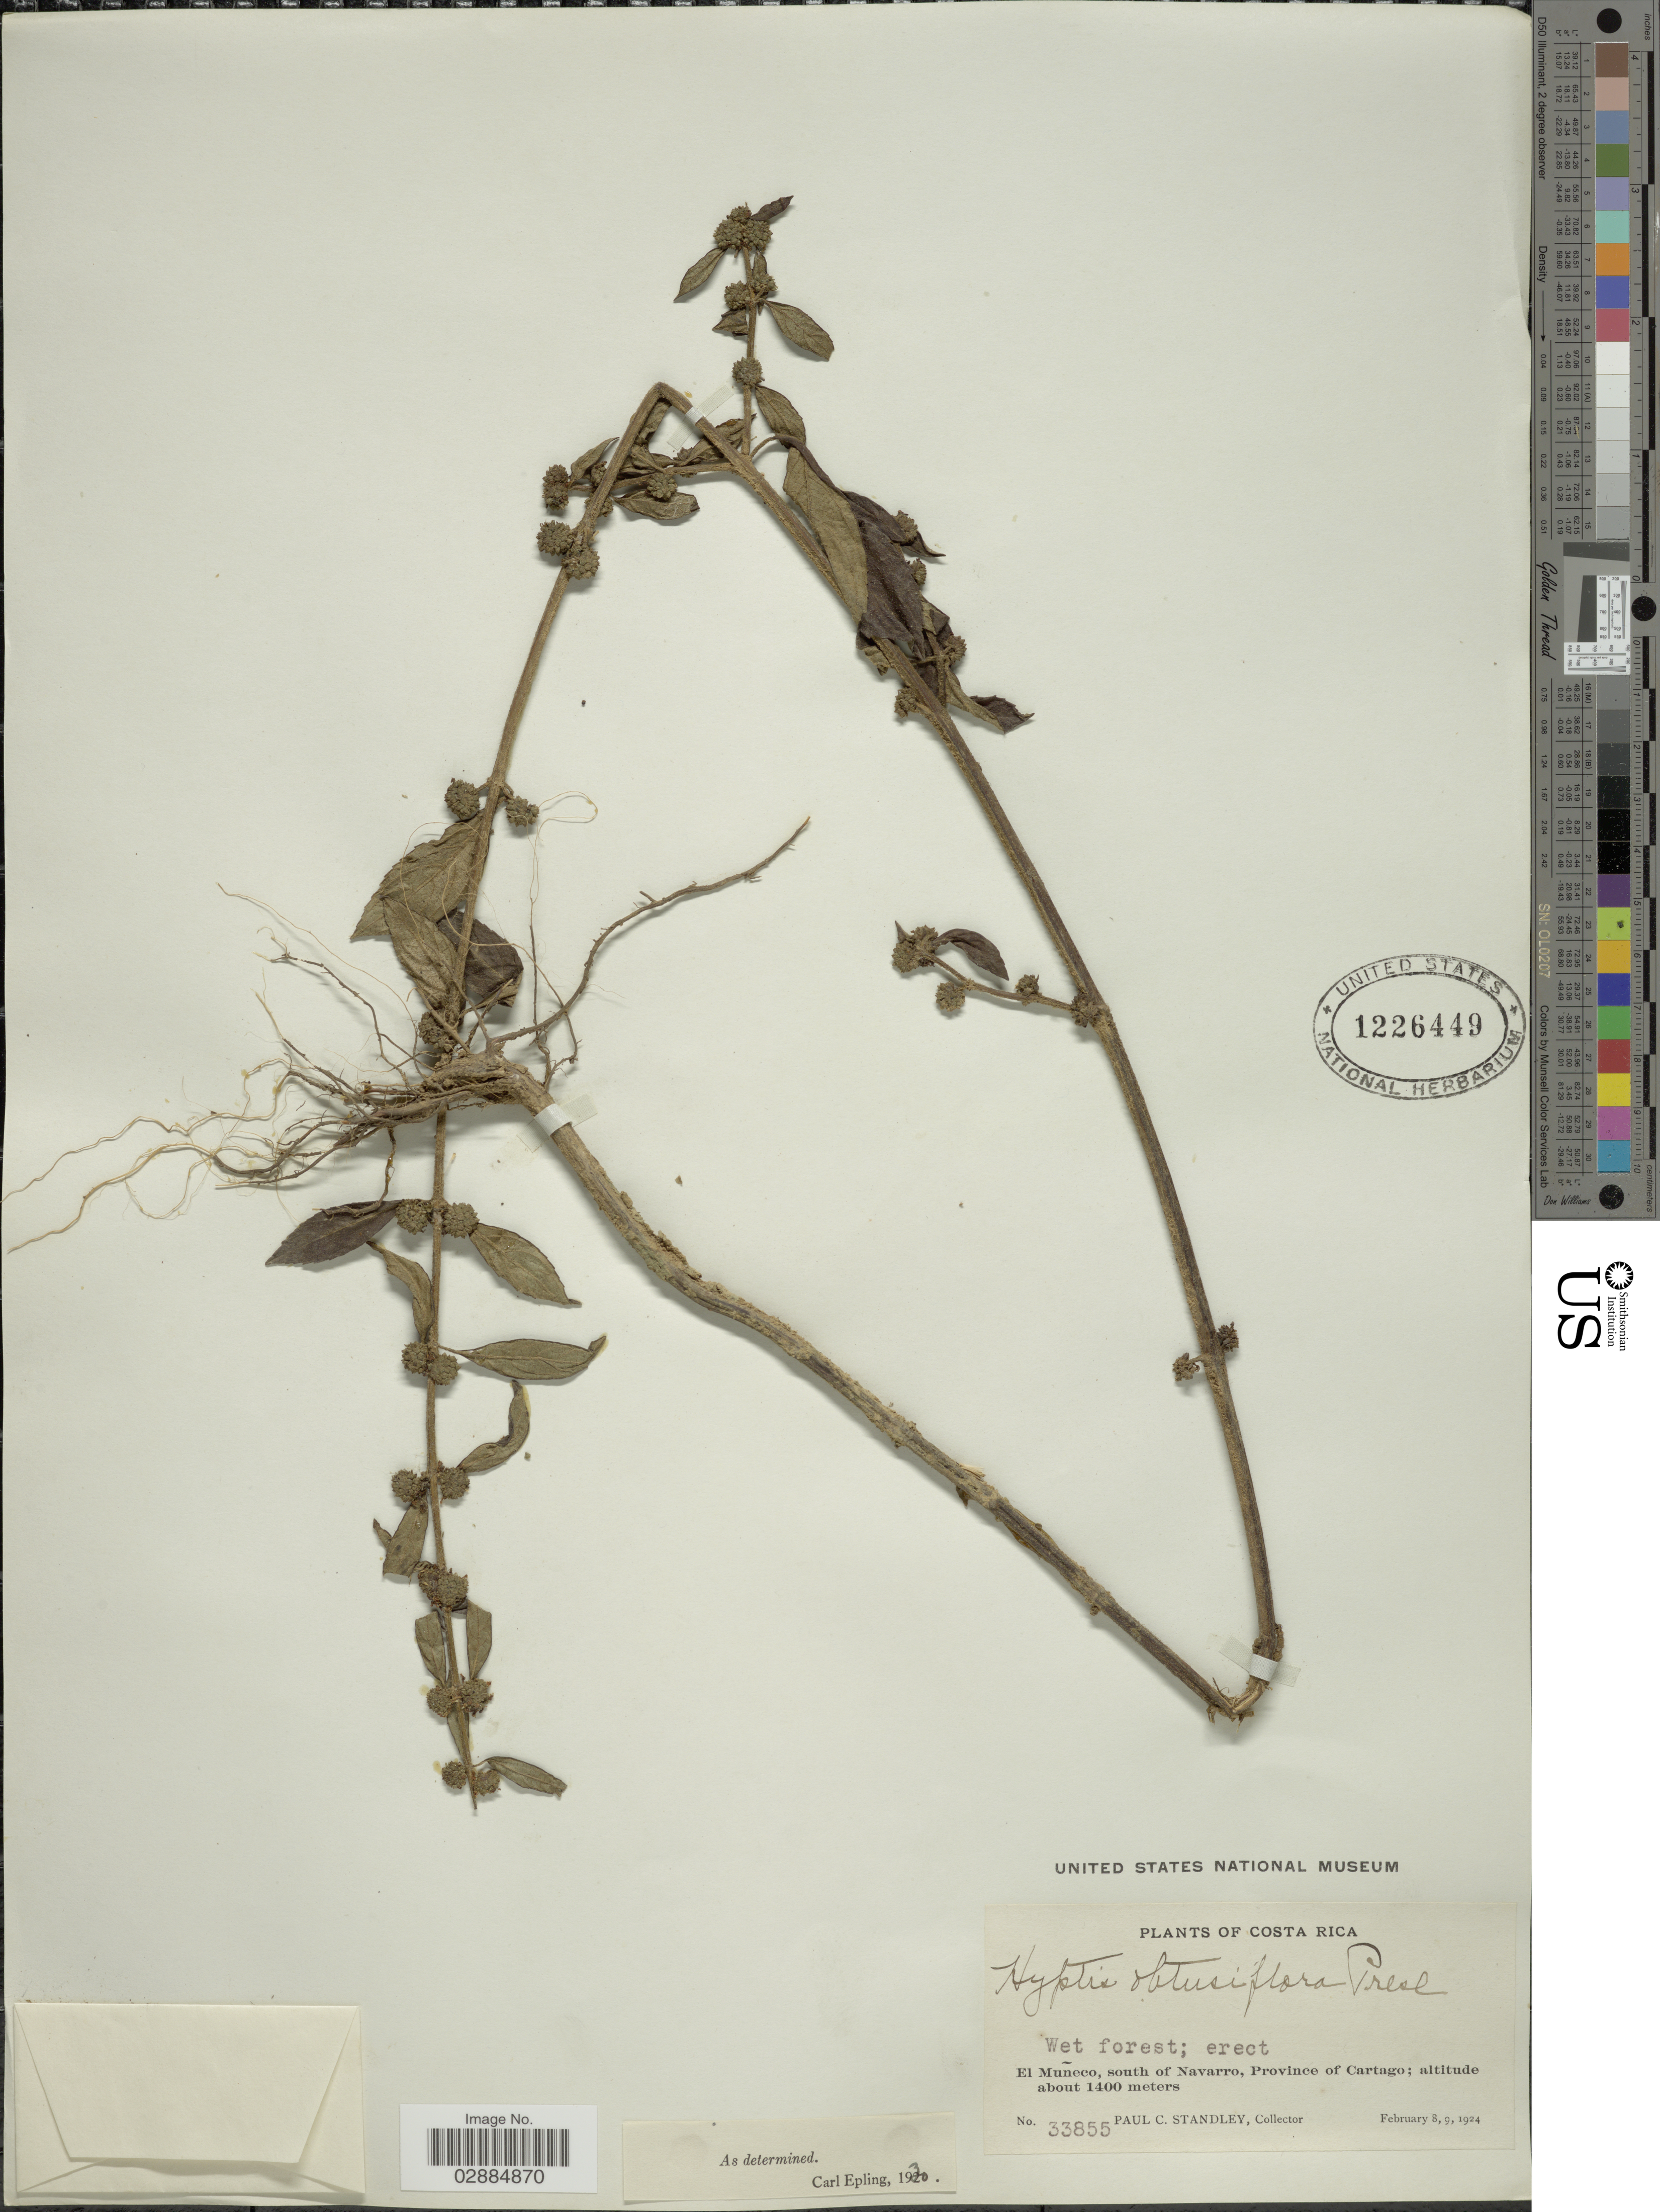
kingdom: Plantae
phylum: Tracheophyta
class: Magnoliopsida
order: Lamiales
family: Lamiaceae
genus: Hyptis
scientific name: Hyptis obtusiflora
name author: C. Presl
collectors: P. C. Standley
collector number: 33855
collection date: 1924-02-08/1924-02-09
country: Costa Rica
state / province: Cartago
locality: El Muñeco, south of Navarro, Province of Cartago.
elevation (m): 1400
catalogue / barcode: US 1226449